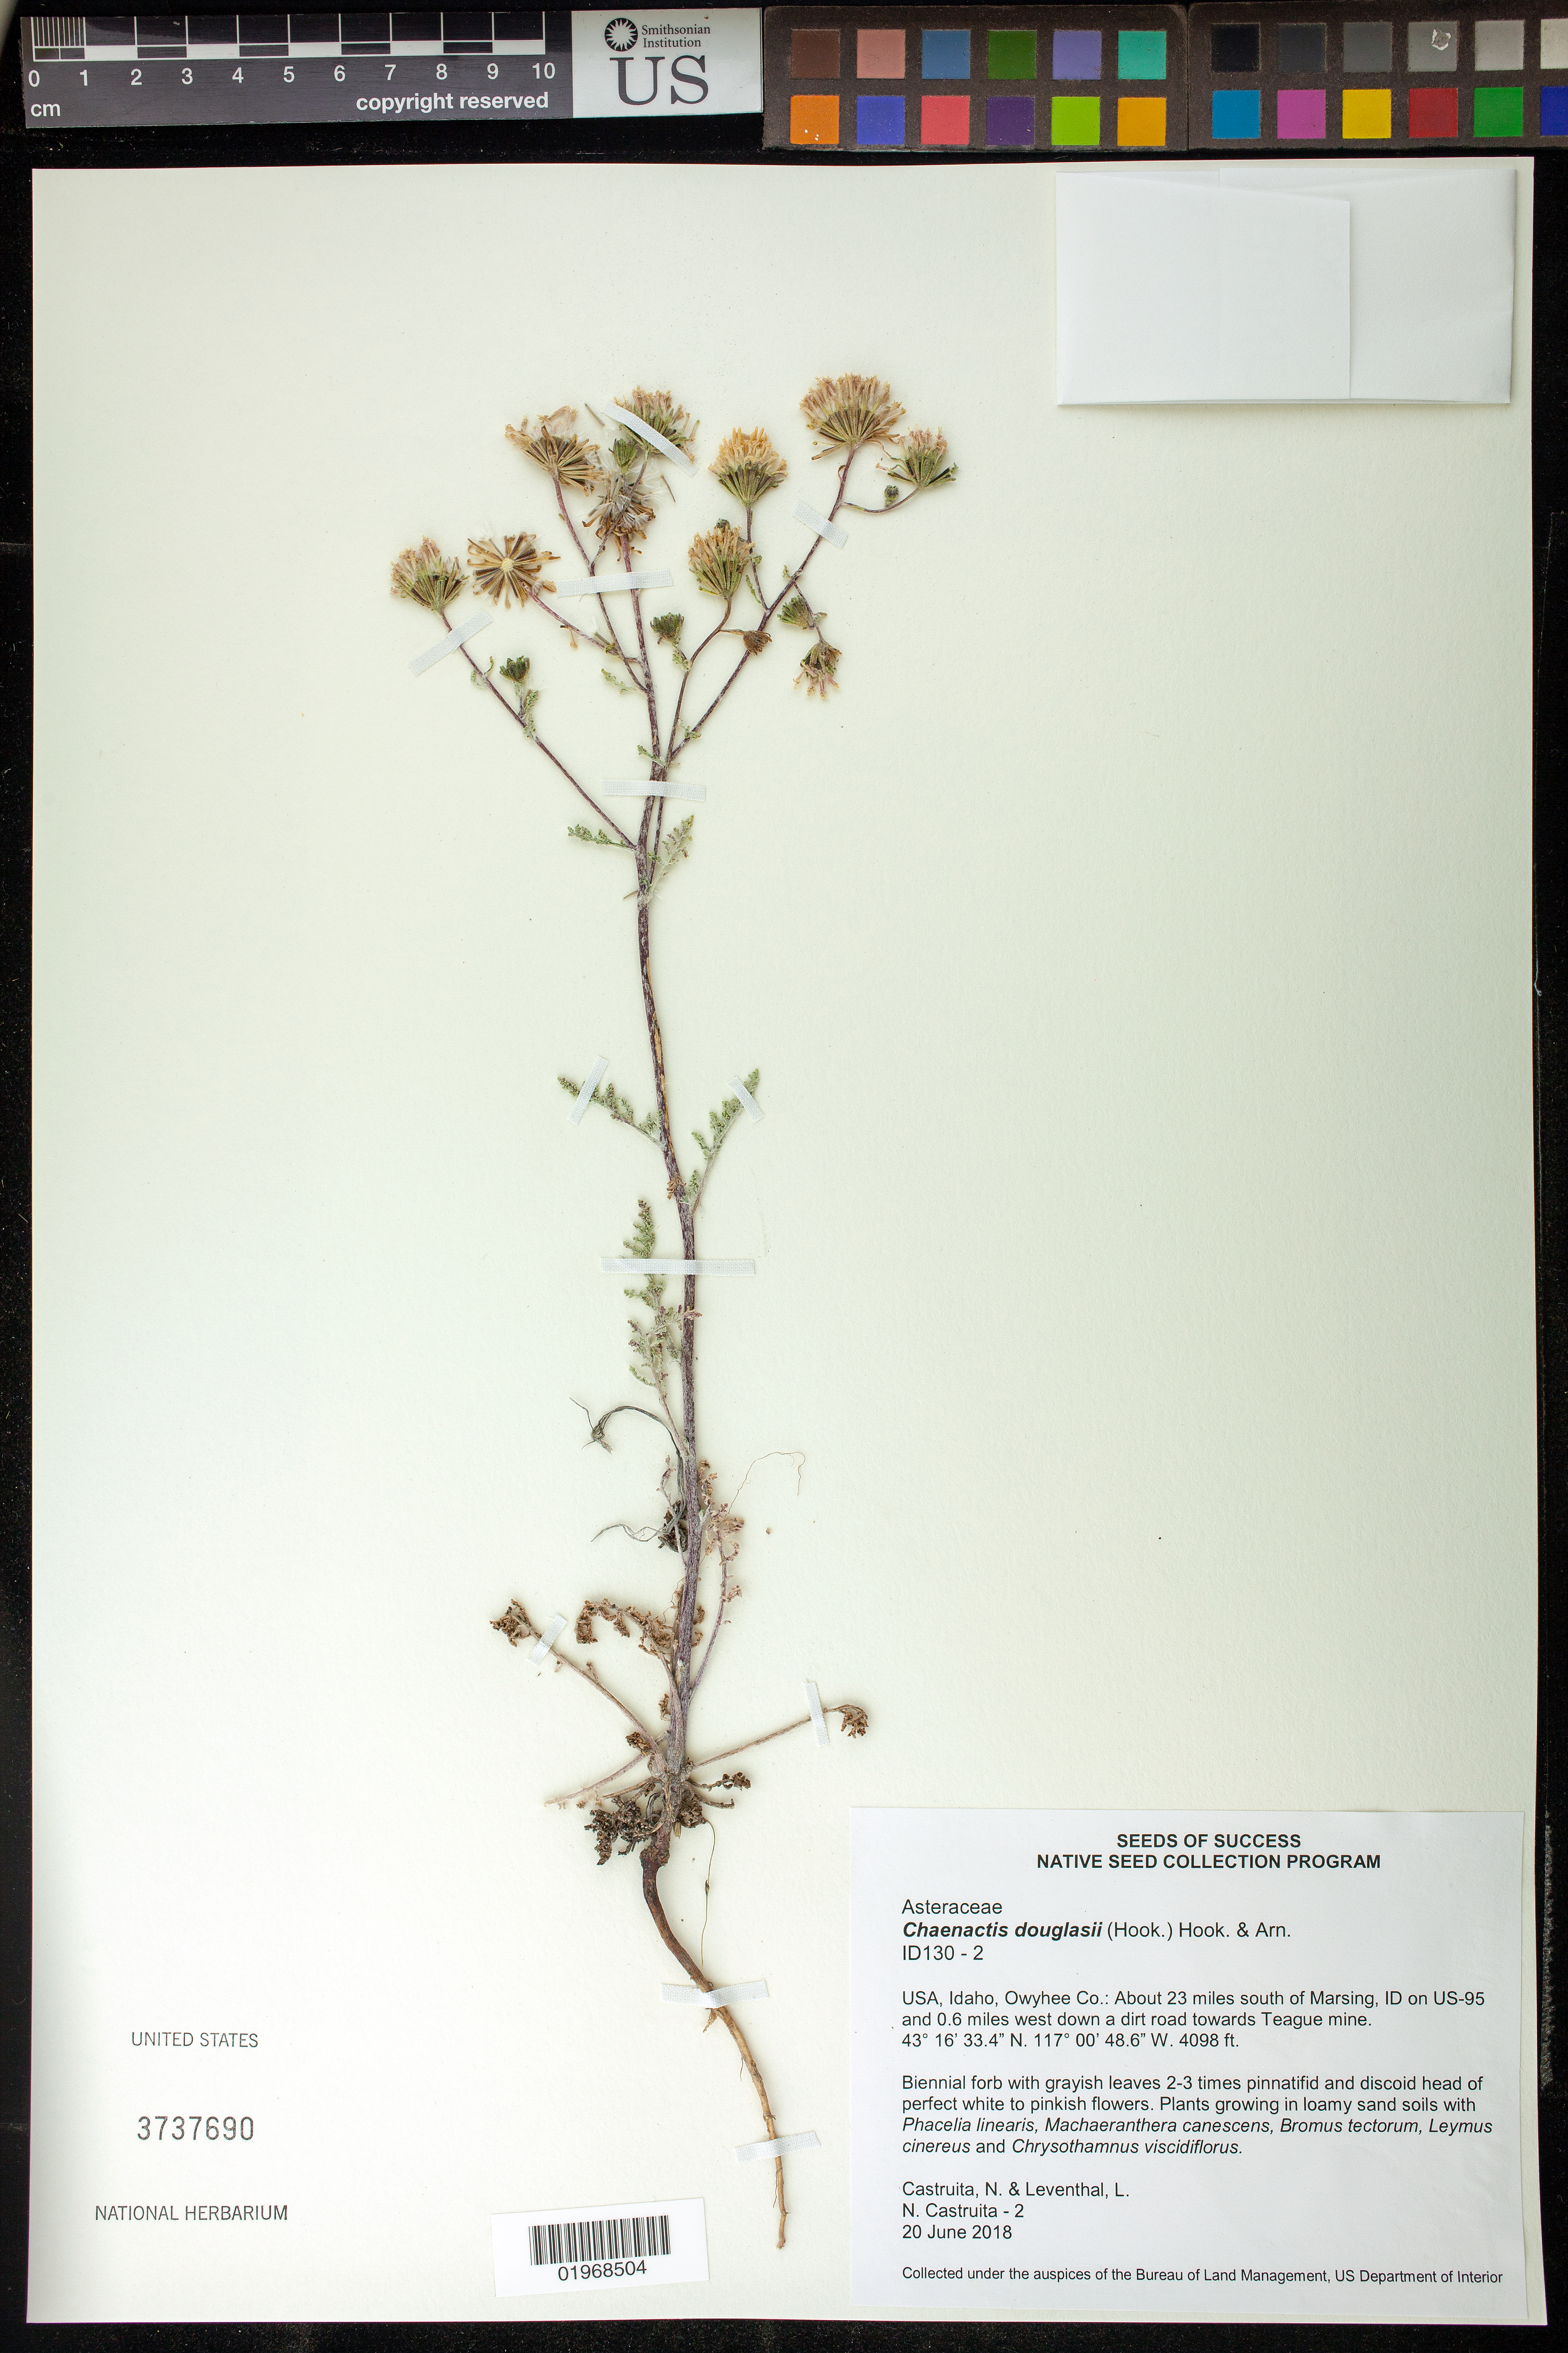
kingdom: Plantae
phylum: Tracheophyta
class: Magnoliopsida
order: Asterales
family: Asteraceae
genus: Chaenactis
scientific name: Chaenactis douglasii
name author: Hook. & Arn.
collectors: N. Castruita & L. Leventhal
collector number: ID130-2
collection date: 2018-06-20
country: United States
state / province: Idaho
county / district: Owyhee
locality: Near Teague Mine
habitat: loamy sand soils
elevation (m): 1249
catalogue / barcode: US 3737690